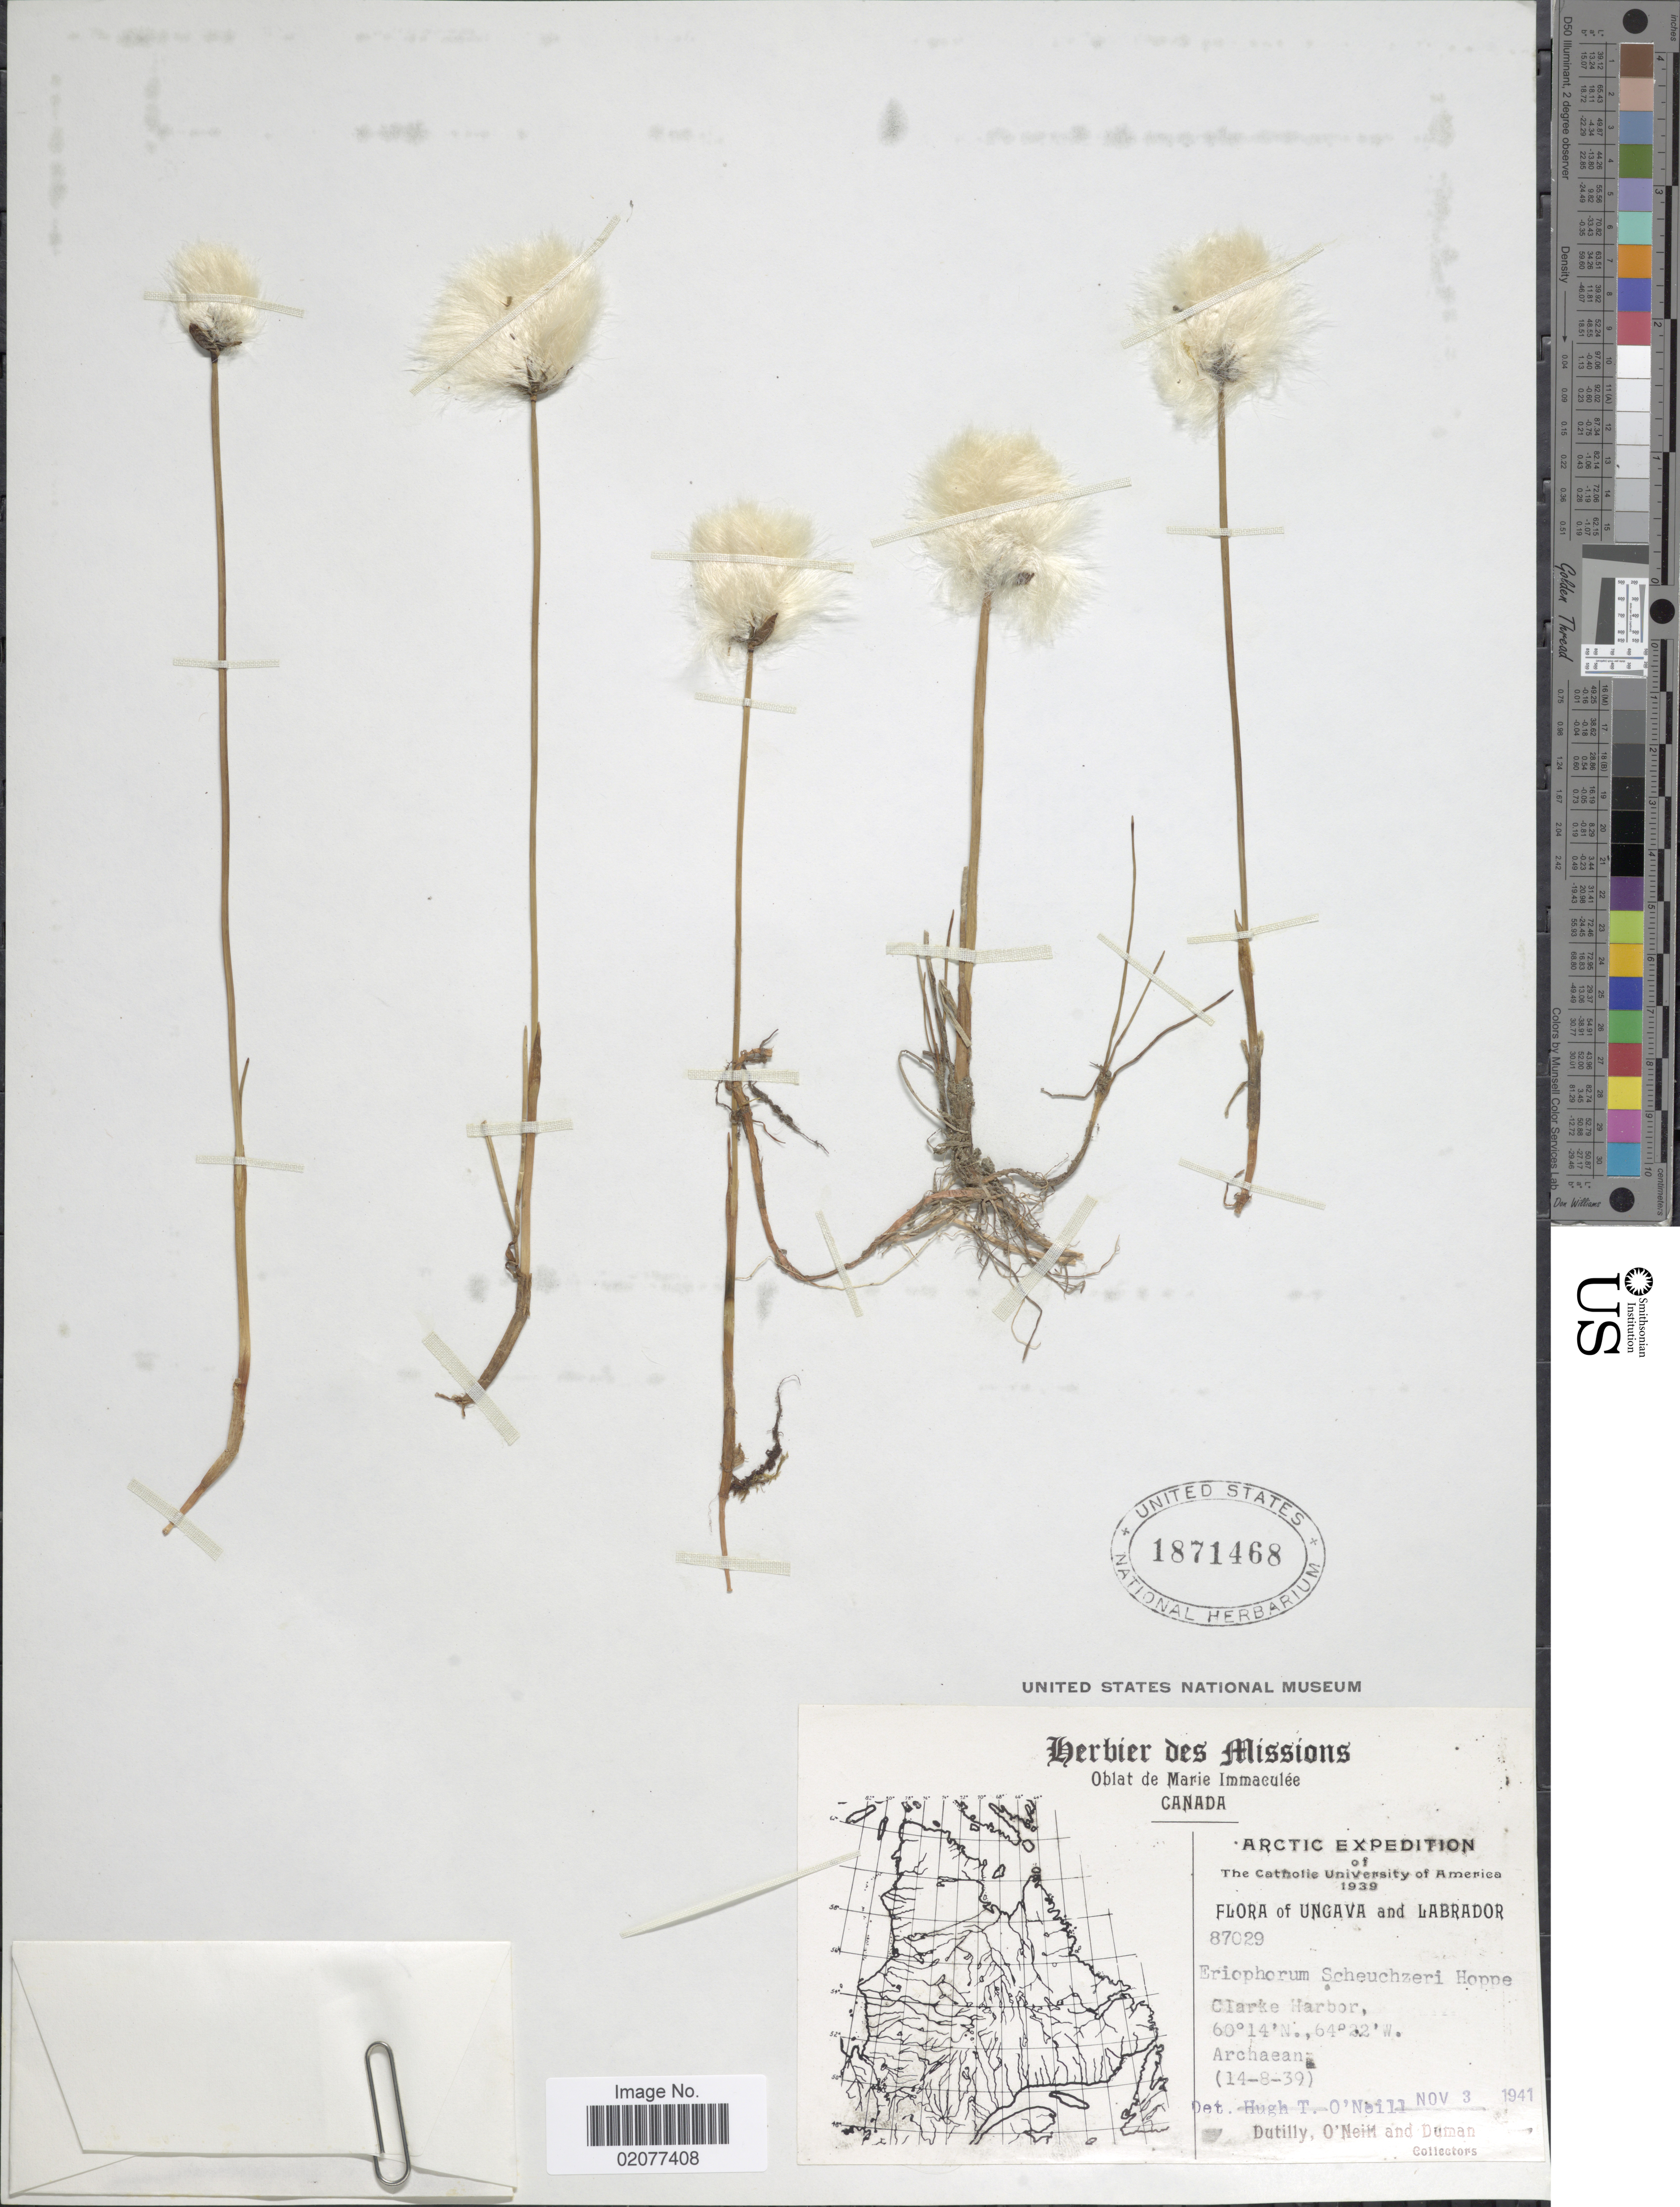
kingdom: Plantae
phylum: Tracheophyta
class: Liliopsida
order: Poales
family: Cyperaceae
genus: Eriophorum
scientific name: Eriophorum scheuchzeri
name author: Hoppe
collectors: -. Dutilly, O' Neill & -. Duman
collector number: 87029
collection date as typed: Transcribed d/m/y: 14/8/39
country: Canada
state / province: Newfoundland and Labrador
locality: Ungava and Labrador. Clarke Harbor. Archaean.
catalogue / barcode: US 1871468